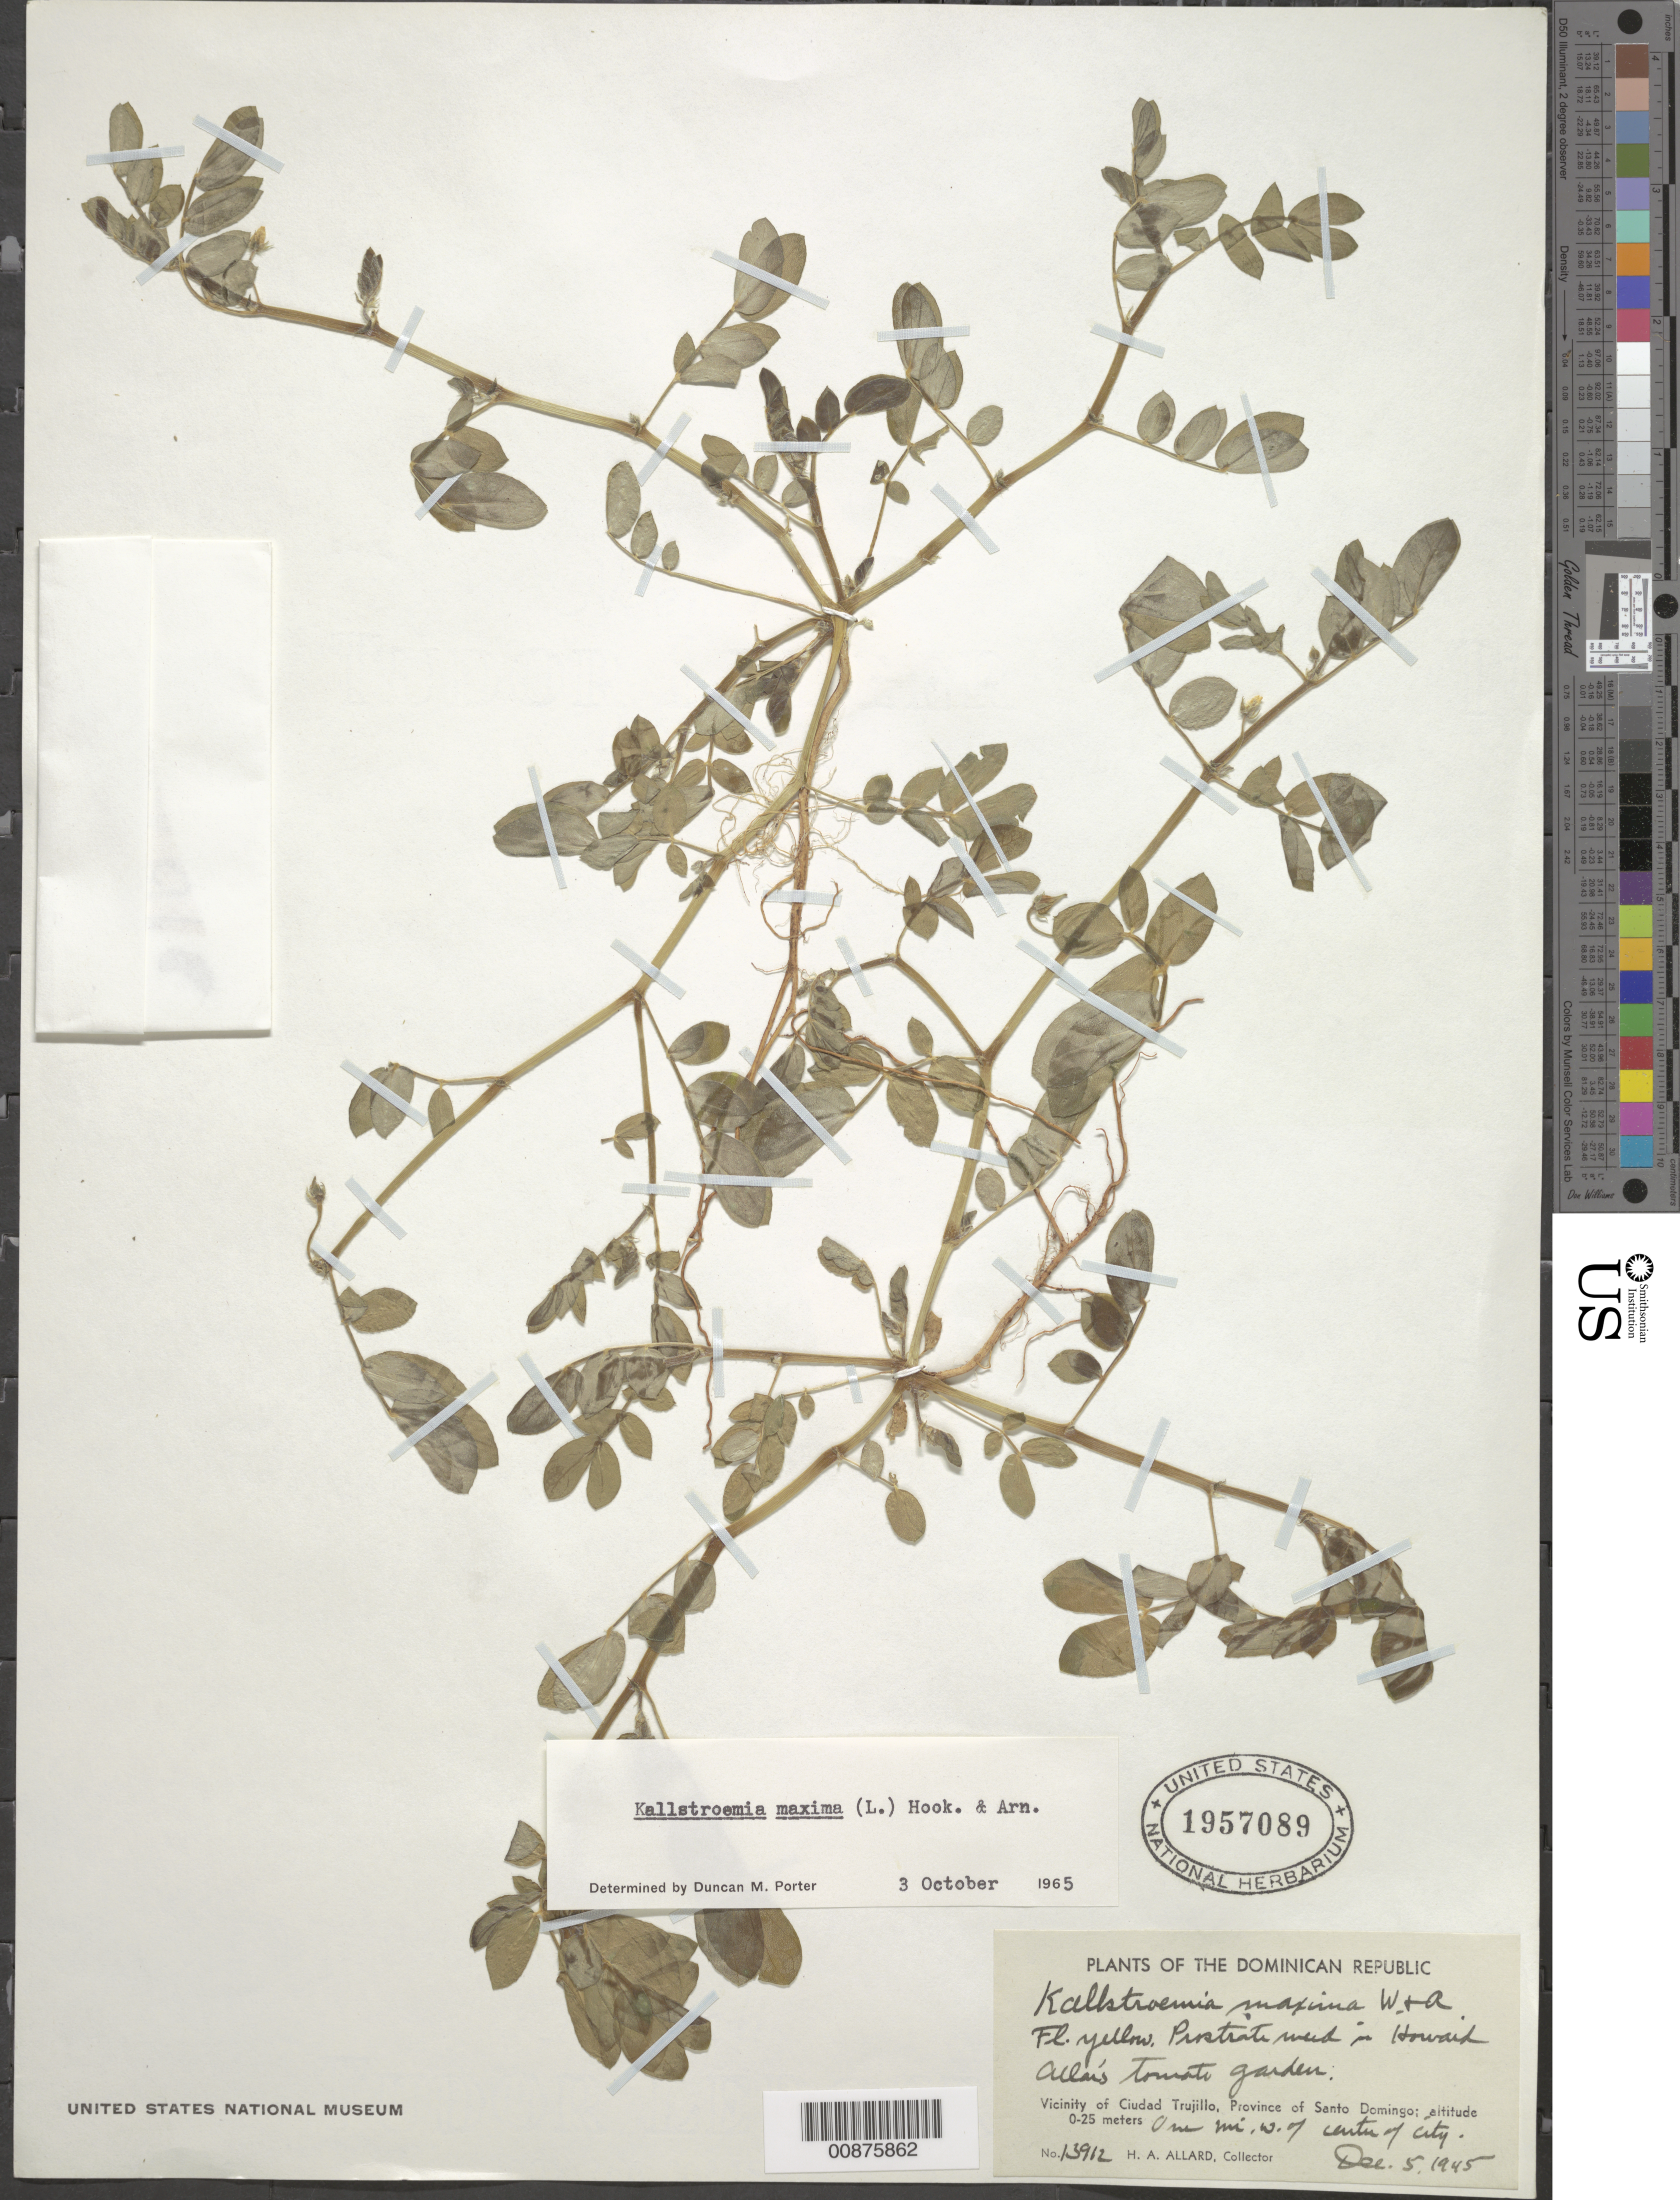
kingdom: Plantae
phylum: Tracheophyta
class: Magnoliopsida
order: Zygophyllales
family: Zygophyllaceae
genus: Kallstroemia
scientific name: Kallstroemia maxima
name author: (L.) Hook. & Arn.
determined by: Porter, D. M.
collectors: H. A. Allard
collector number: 13912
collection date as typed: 05 Dec 1945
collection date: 1945-12-05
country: Dominican Republic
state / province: Distrito Nacional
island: Hispaniola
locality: Vicinity of Santo Domingo City, Howard Allard's home, 1 mile W of center of city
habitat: In tomato garden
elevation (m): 0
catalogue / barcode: US 1957089